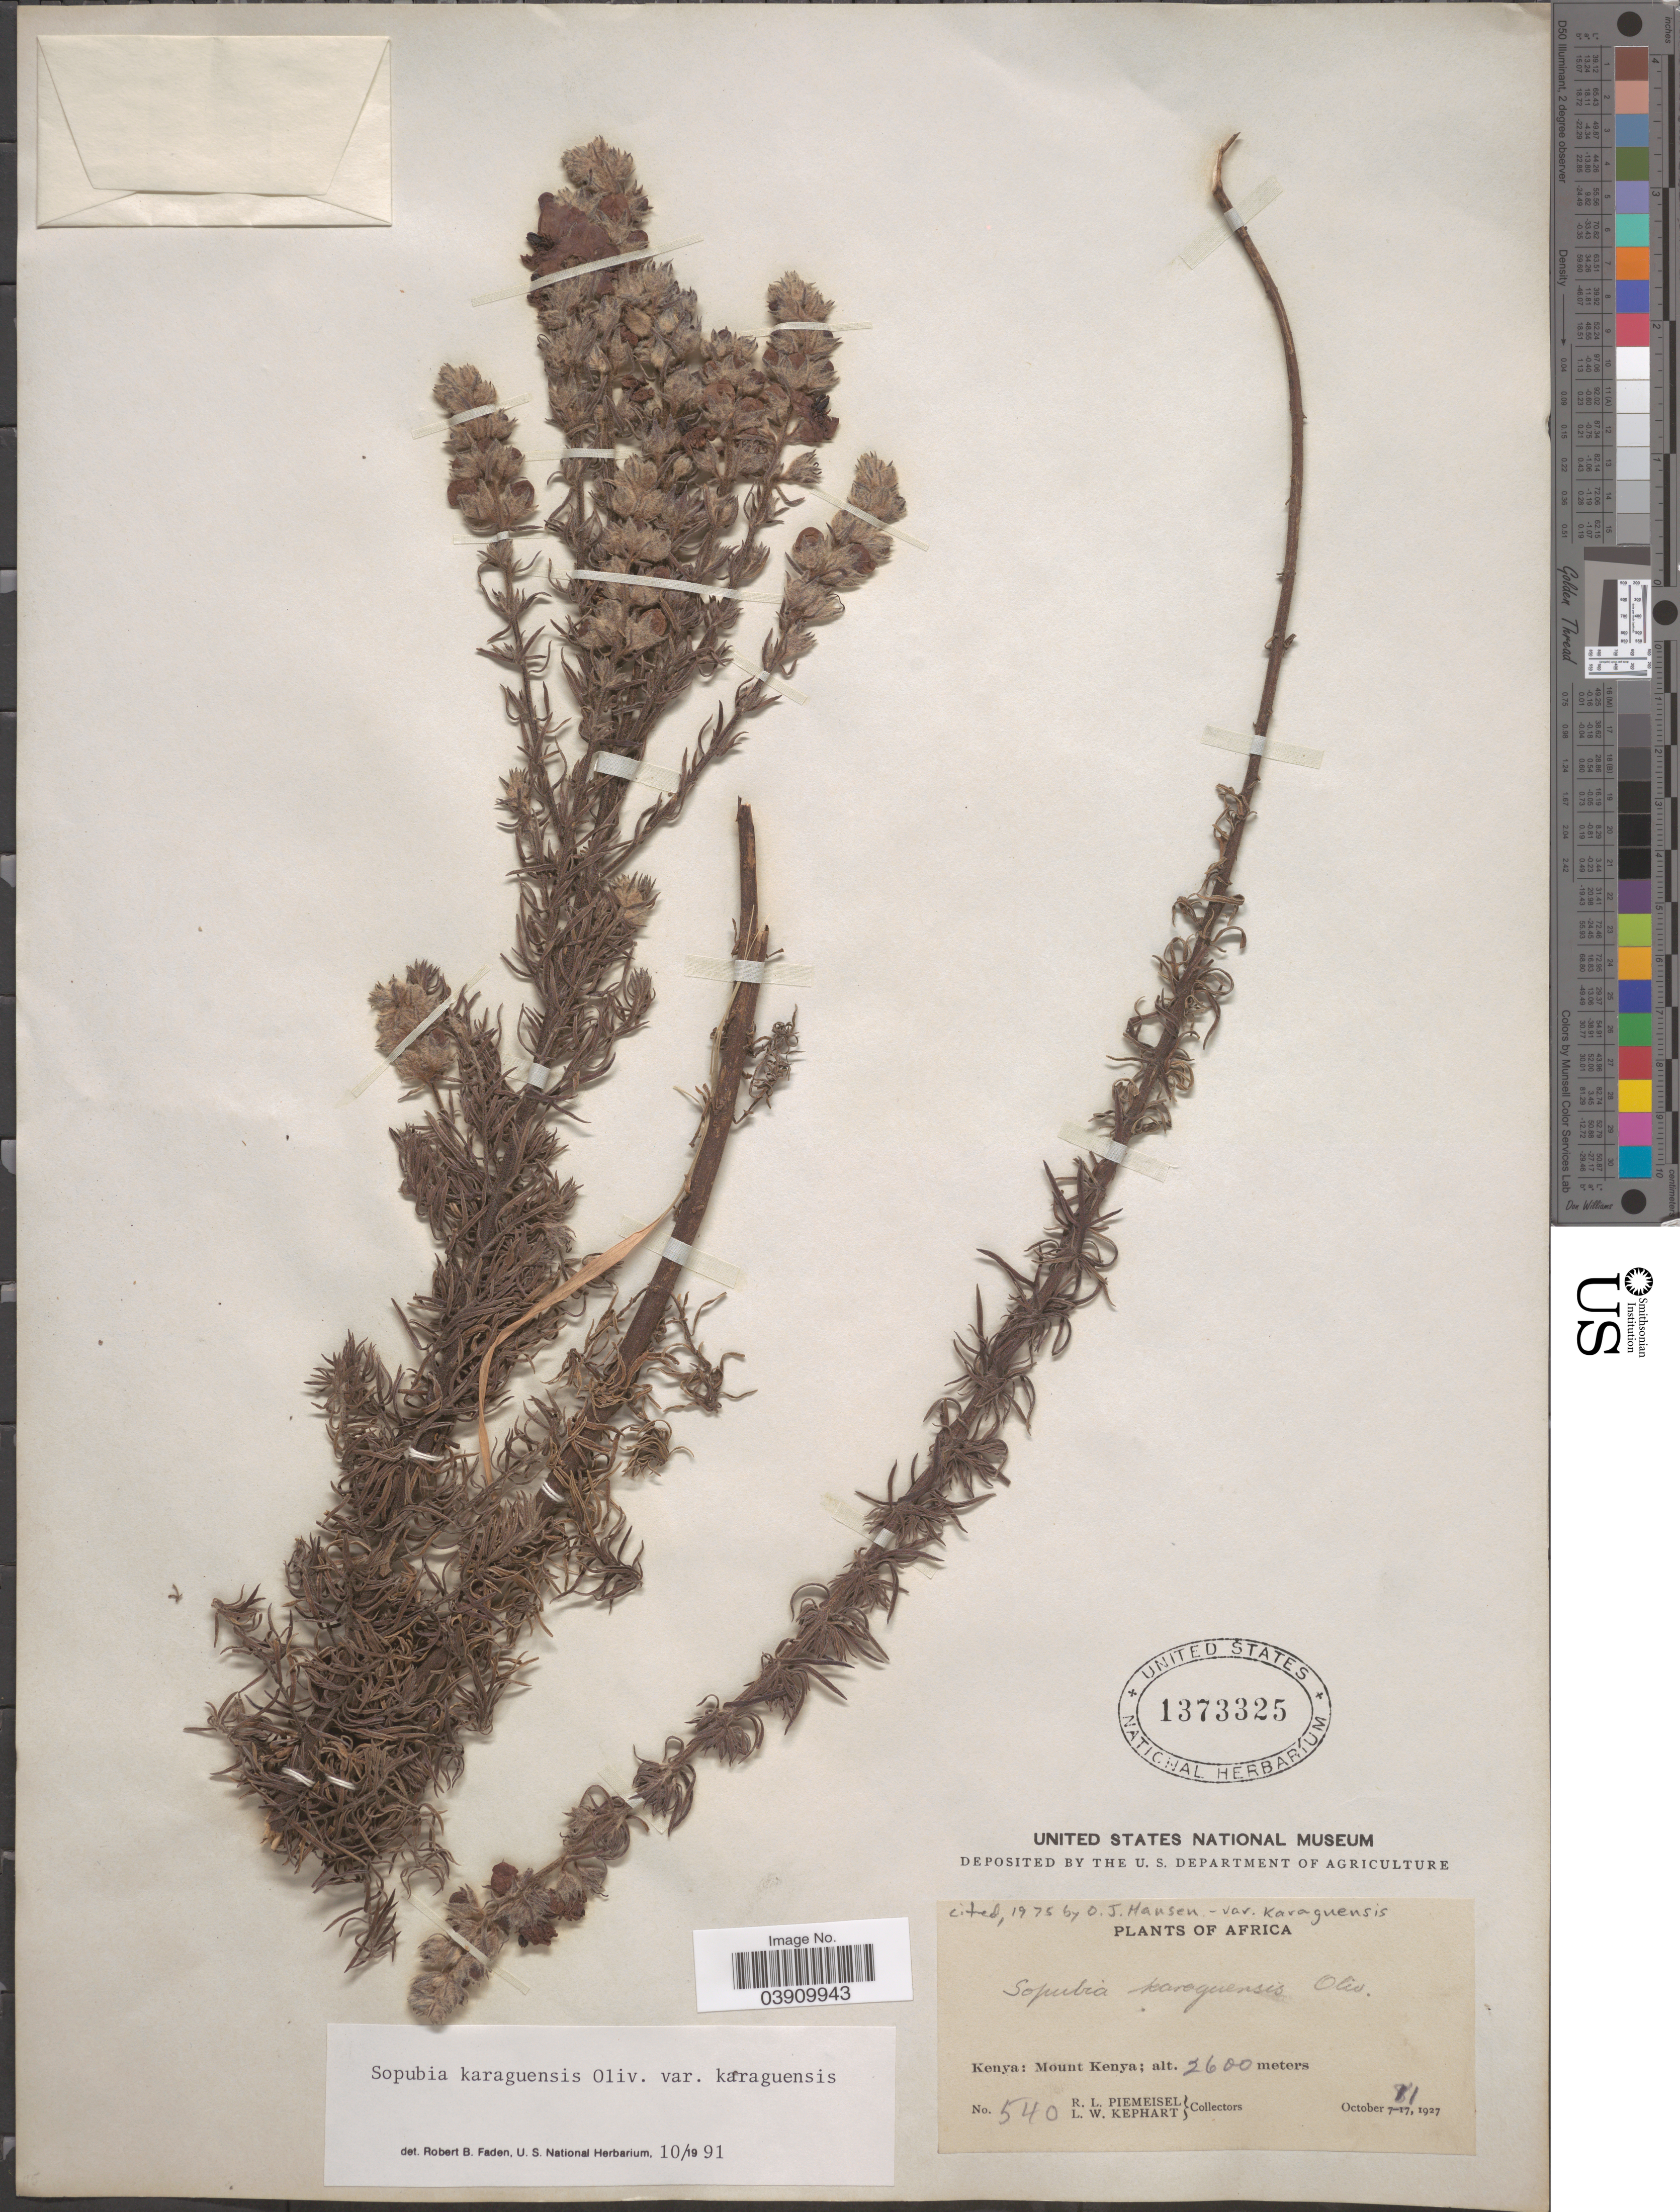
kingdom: Plantae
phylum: Tracheophyta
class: Magnoliopsida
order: Lamiales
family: Orobanchaceae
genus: Sopubia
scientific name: Sopubia karaguensis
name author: Oliv.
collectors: R. L. Piemeisel & L. W. Kephart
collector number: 540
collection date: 1927-10-11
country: Kenya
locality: Mount Kenya.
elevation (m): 2600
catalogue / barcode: US 1373325